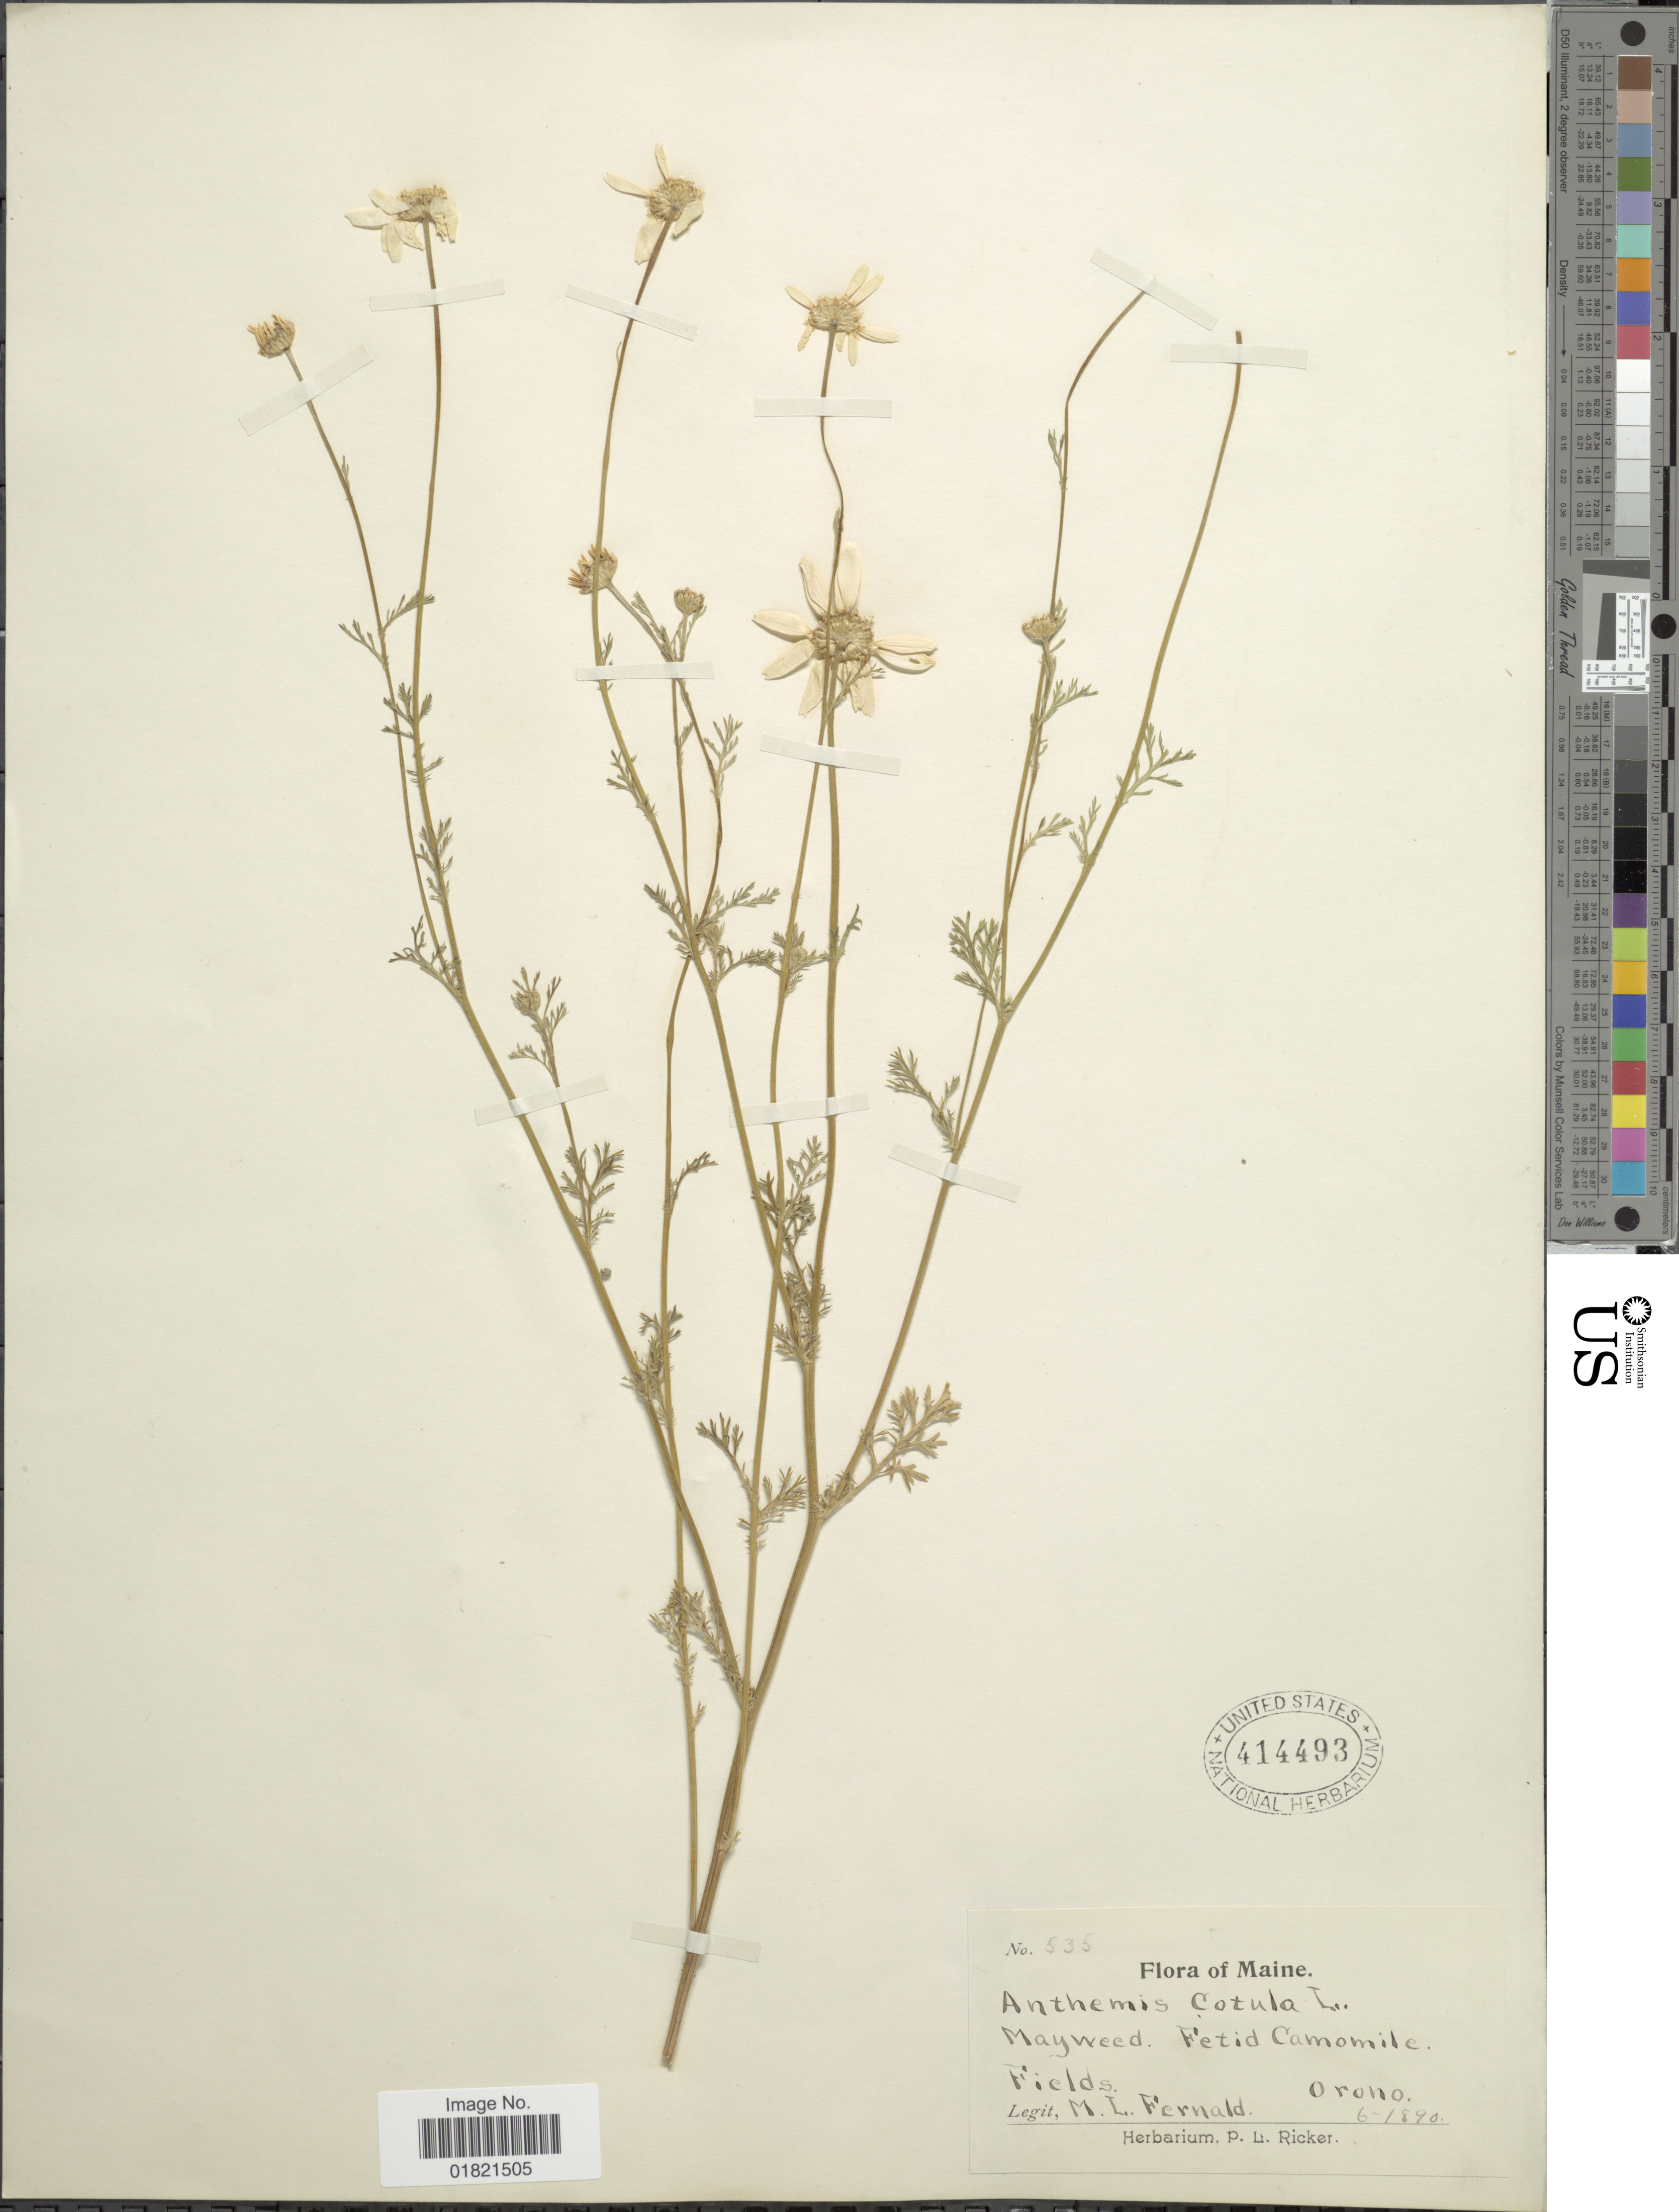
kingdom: Plantae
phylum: Tracheophyta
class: Magnoliopsida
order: Asterales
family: Asteraceae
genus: Anthemis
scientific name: Anthemis cotula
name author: L.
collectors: M. L. Fernald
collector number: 535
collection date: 1890-06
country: United States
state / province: Maine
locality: Mayweed. Fetid Camomile Fields, Orono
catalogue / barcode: US 414493